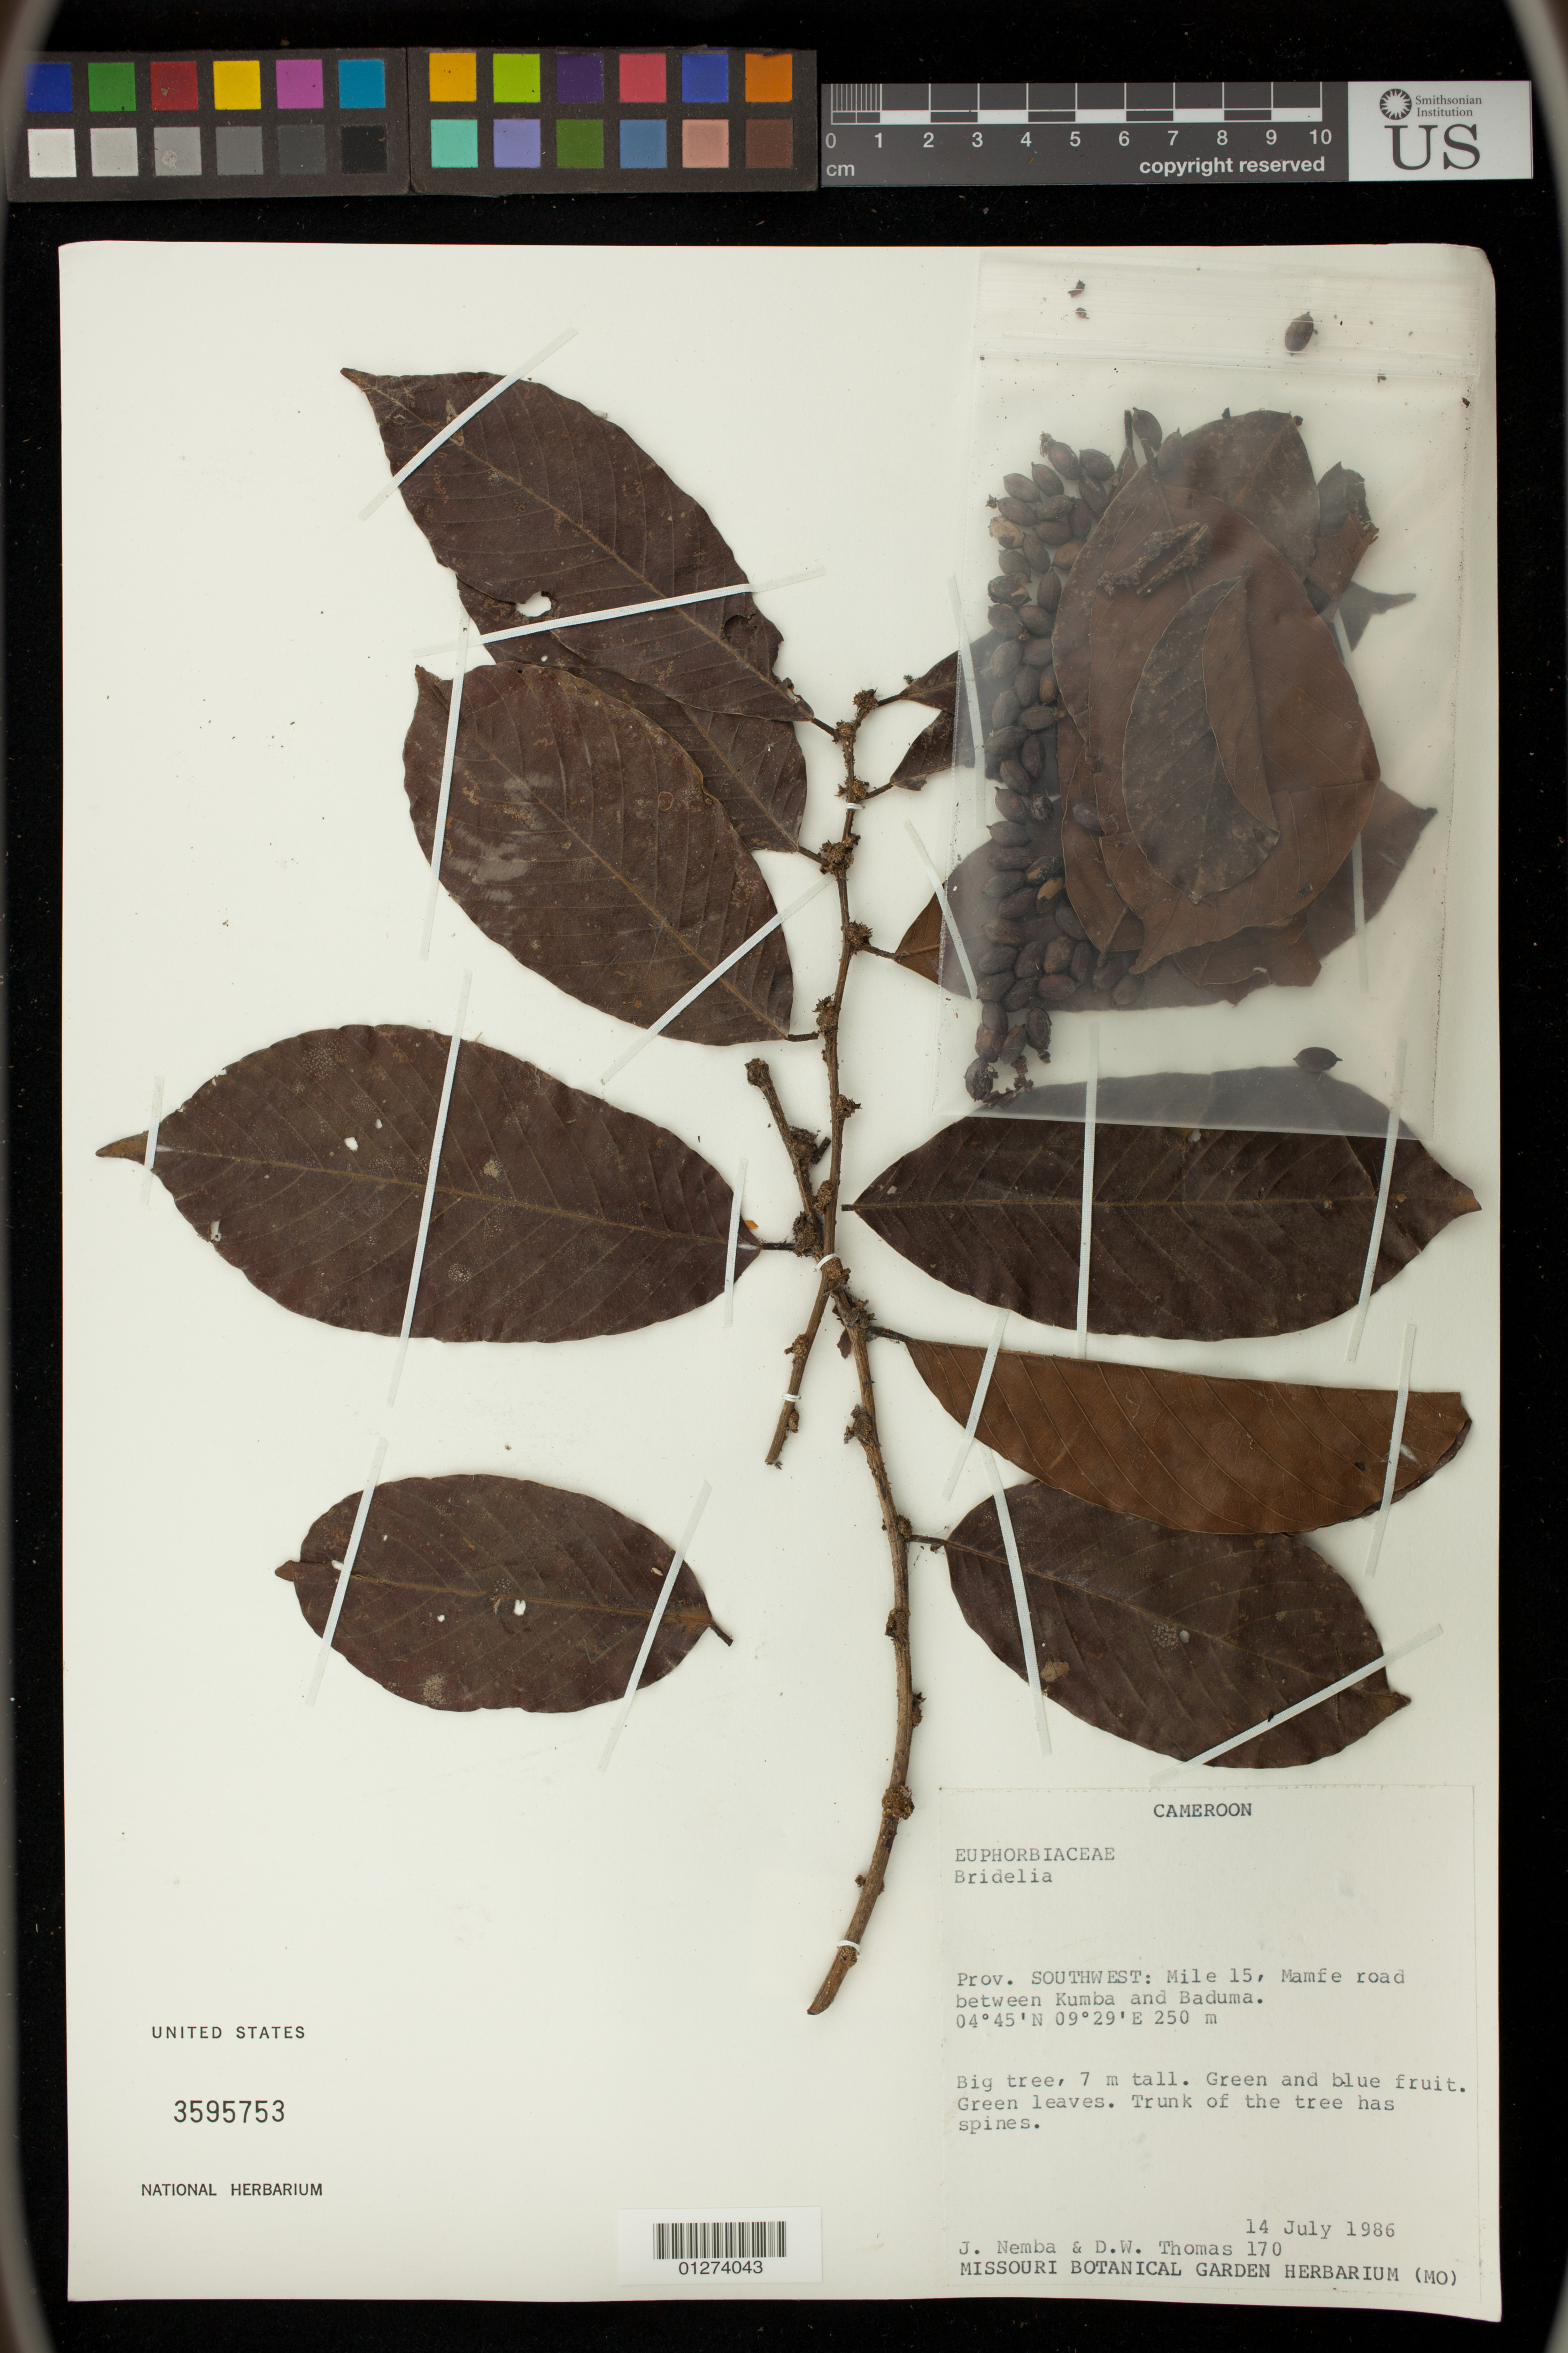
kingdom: Plantae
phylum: Tracheophyta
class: Magnoliopsida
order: Malpighiales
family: Phyllanthaceae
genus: Bridelia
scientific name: Bridelia sp.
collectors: J. Nemba & D. W. Thomas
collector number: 170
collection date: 1986-07-14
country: Cameroon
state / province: Sud-Ouest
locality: Mile 15, Mamfe road between Kumba and Baduma.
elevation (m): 250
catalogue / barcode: US 3595753